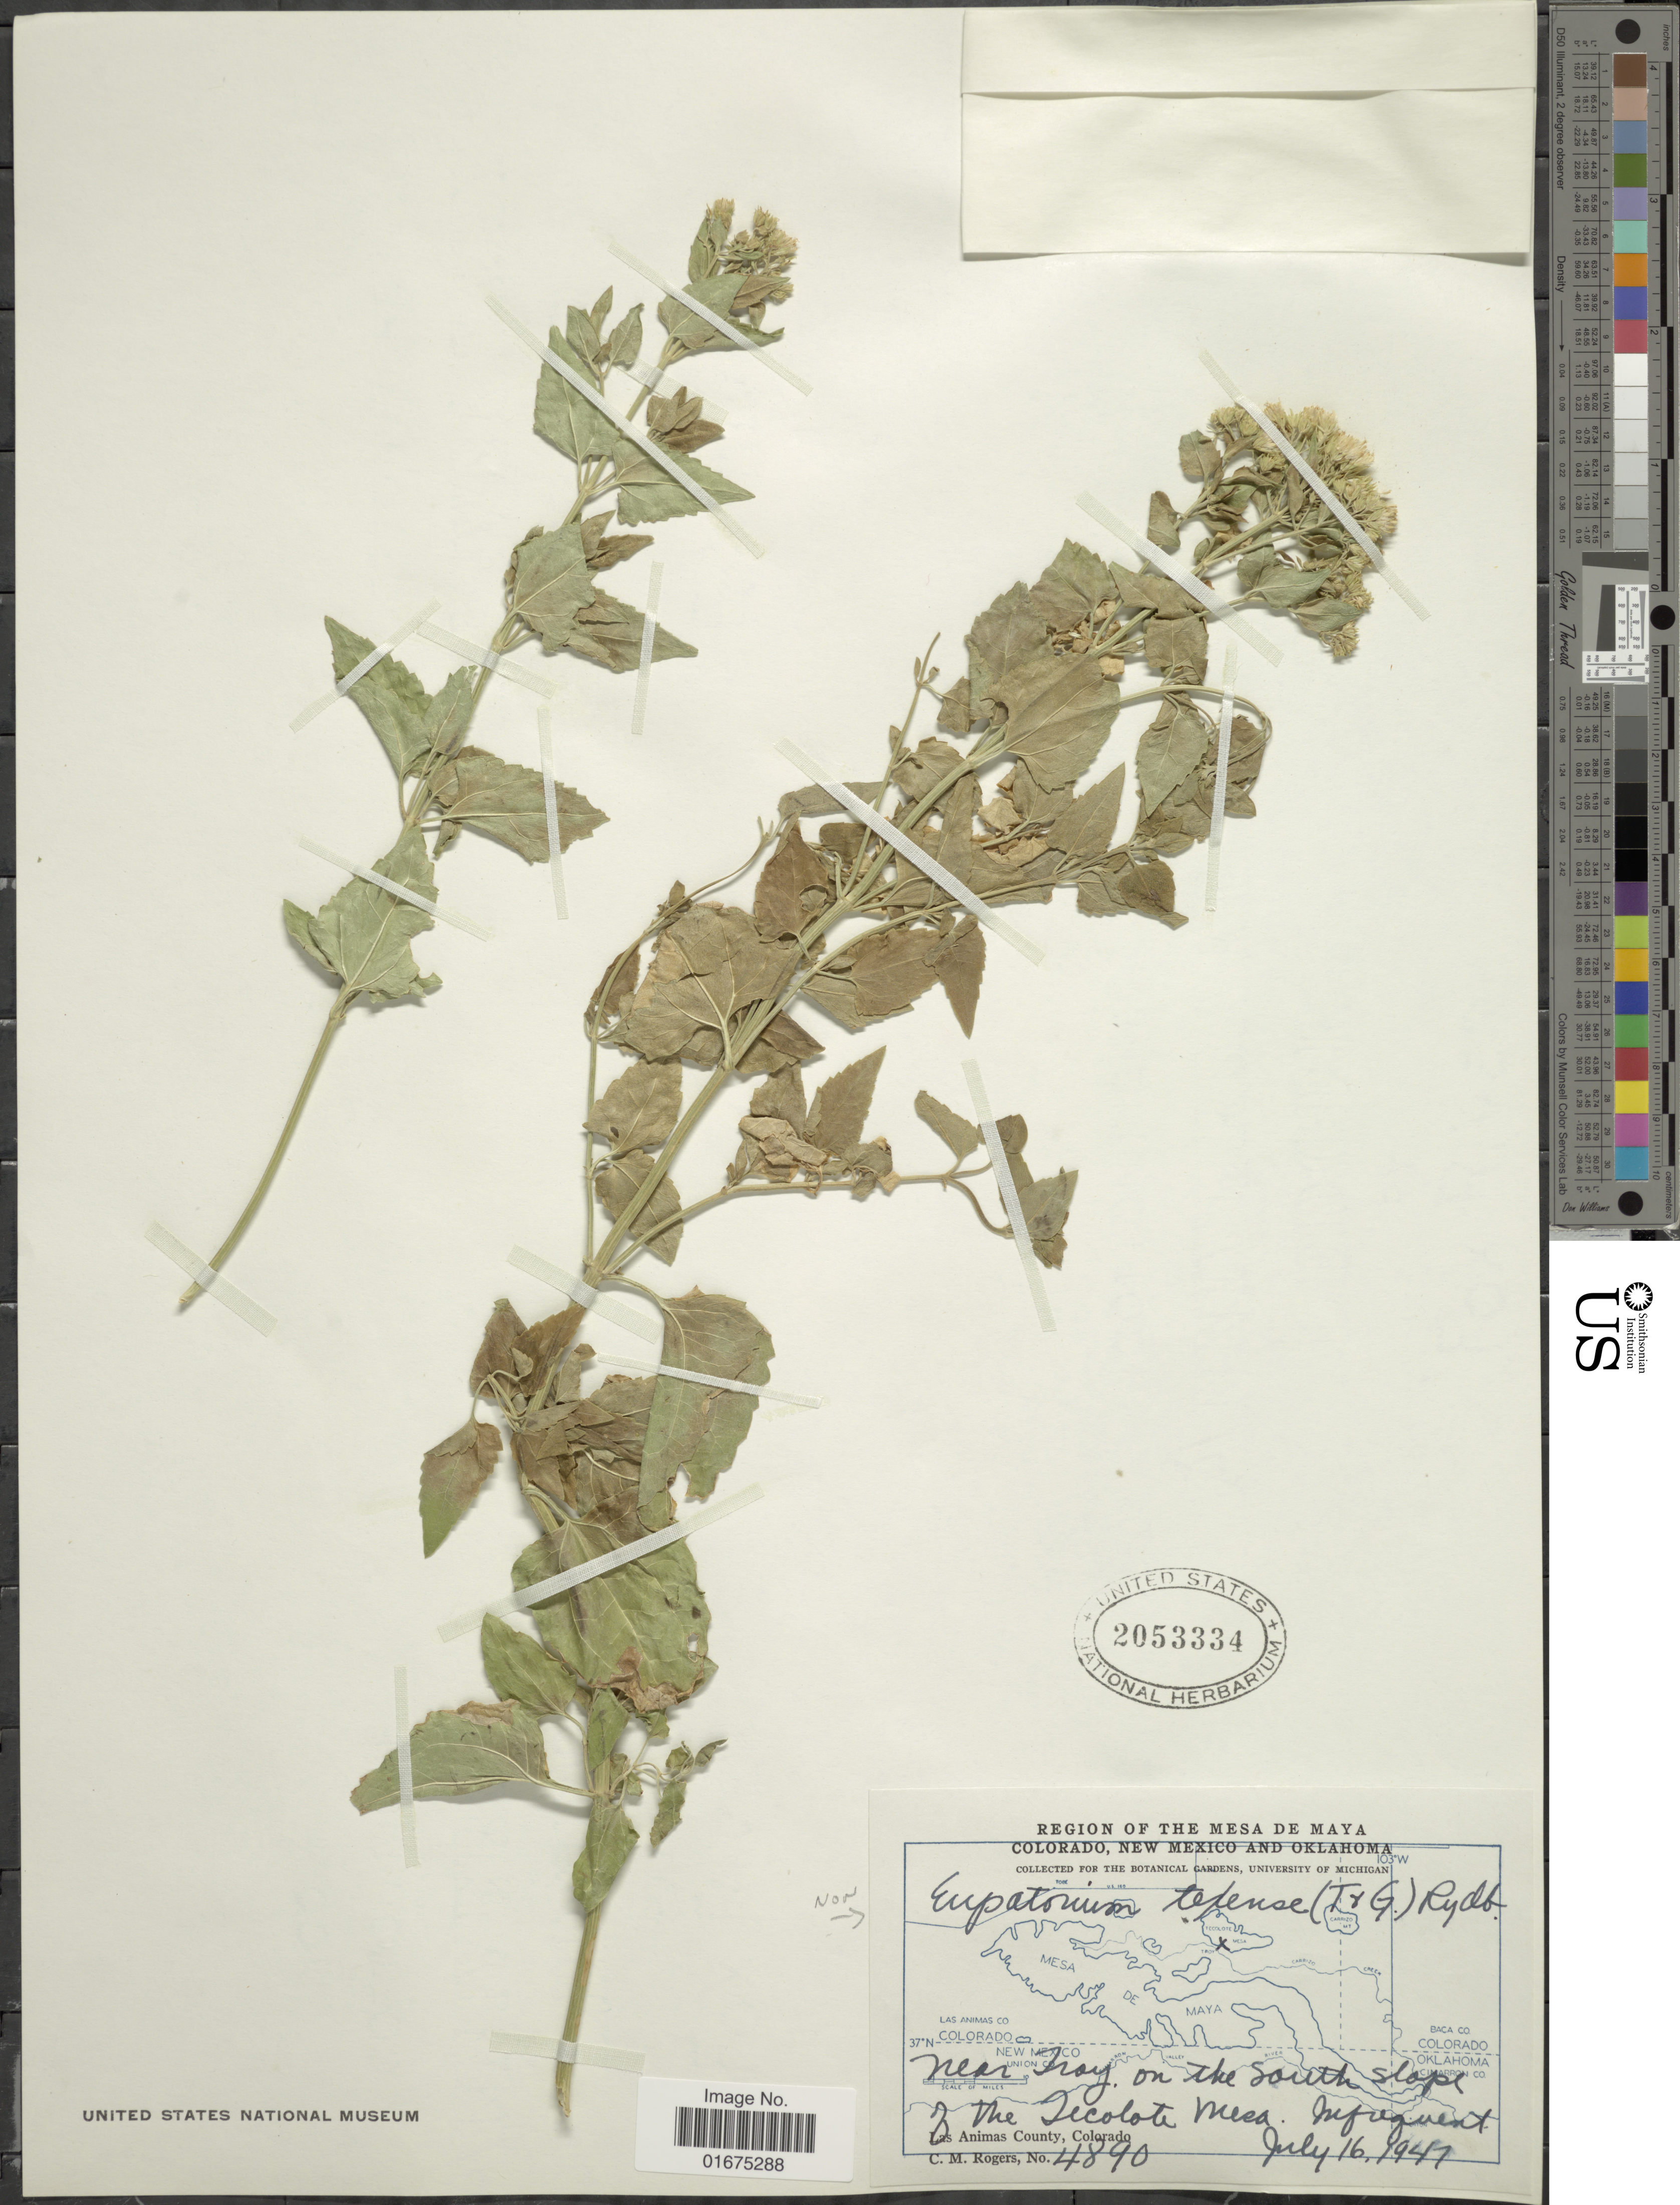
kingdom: Plantae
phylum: Tracheophyta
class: Magnoliopsida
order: Asterales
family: Asteraceae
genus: Ageratina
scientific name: Ageratina herbacea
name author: (A. Gray) R.M. King & H. Rob.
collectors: C. M. Rogers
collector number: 4890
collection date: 1947-07-16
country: United States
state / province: Colorado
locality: Near Troy on the south slope of the Secolote mesa.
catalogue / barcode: US 2053334